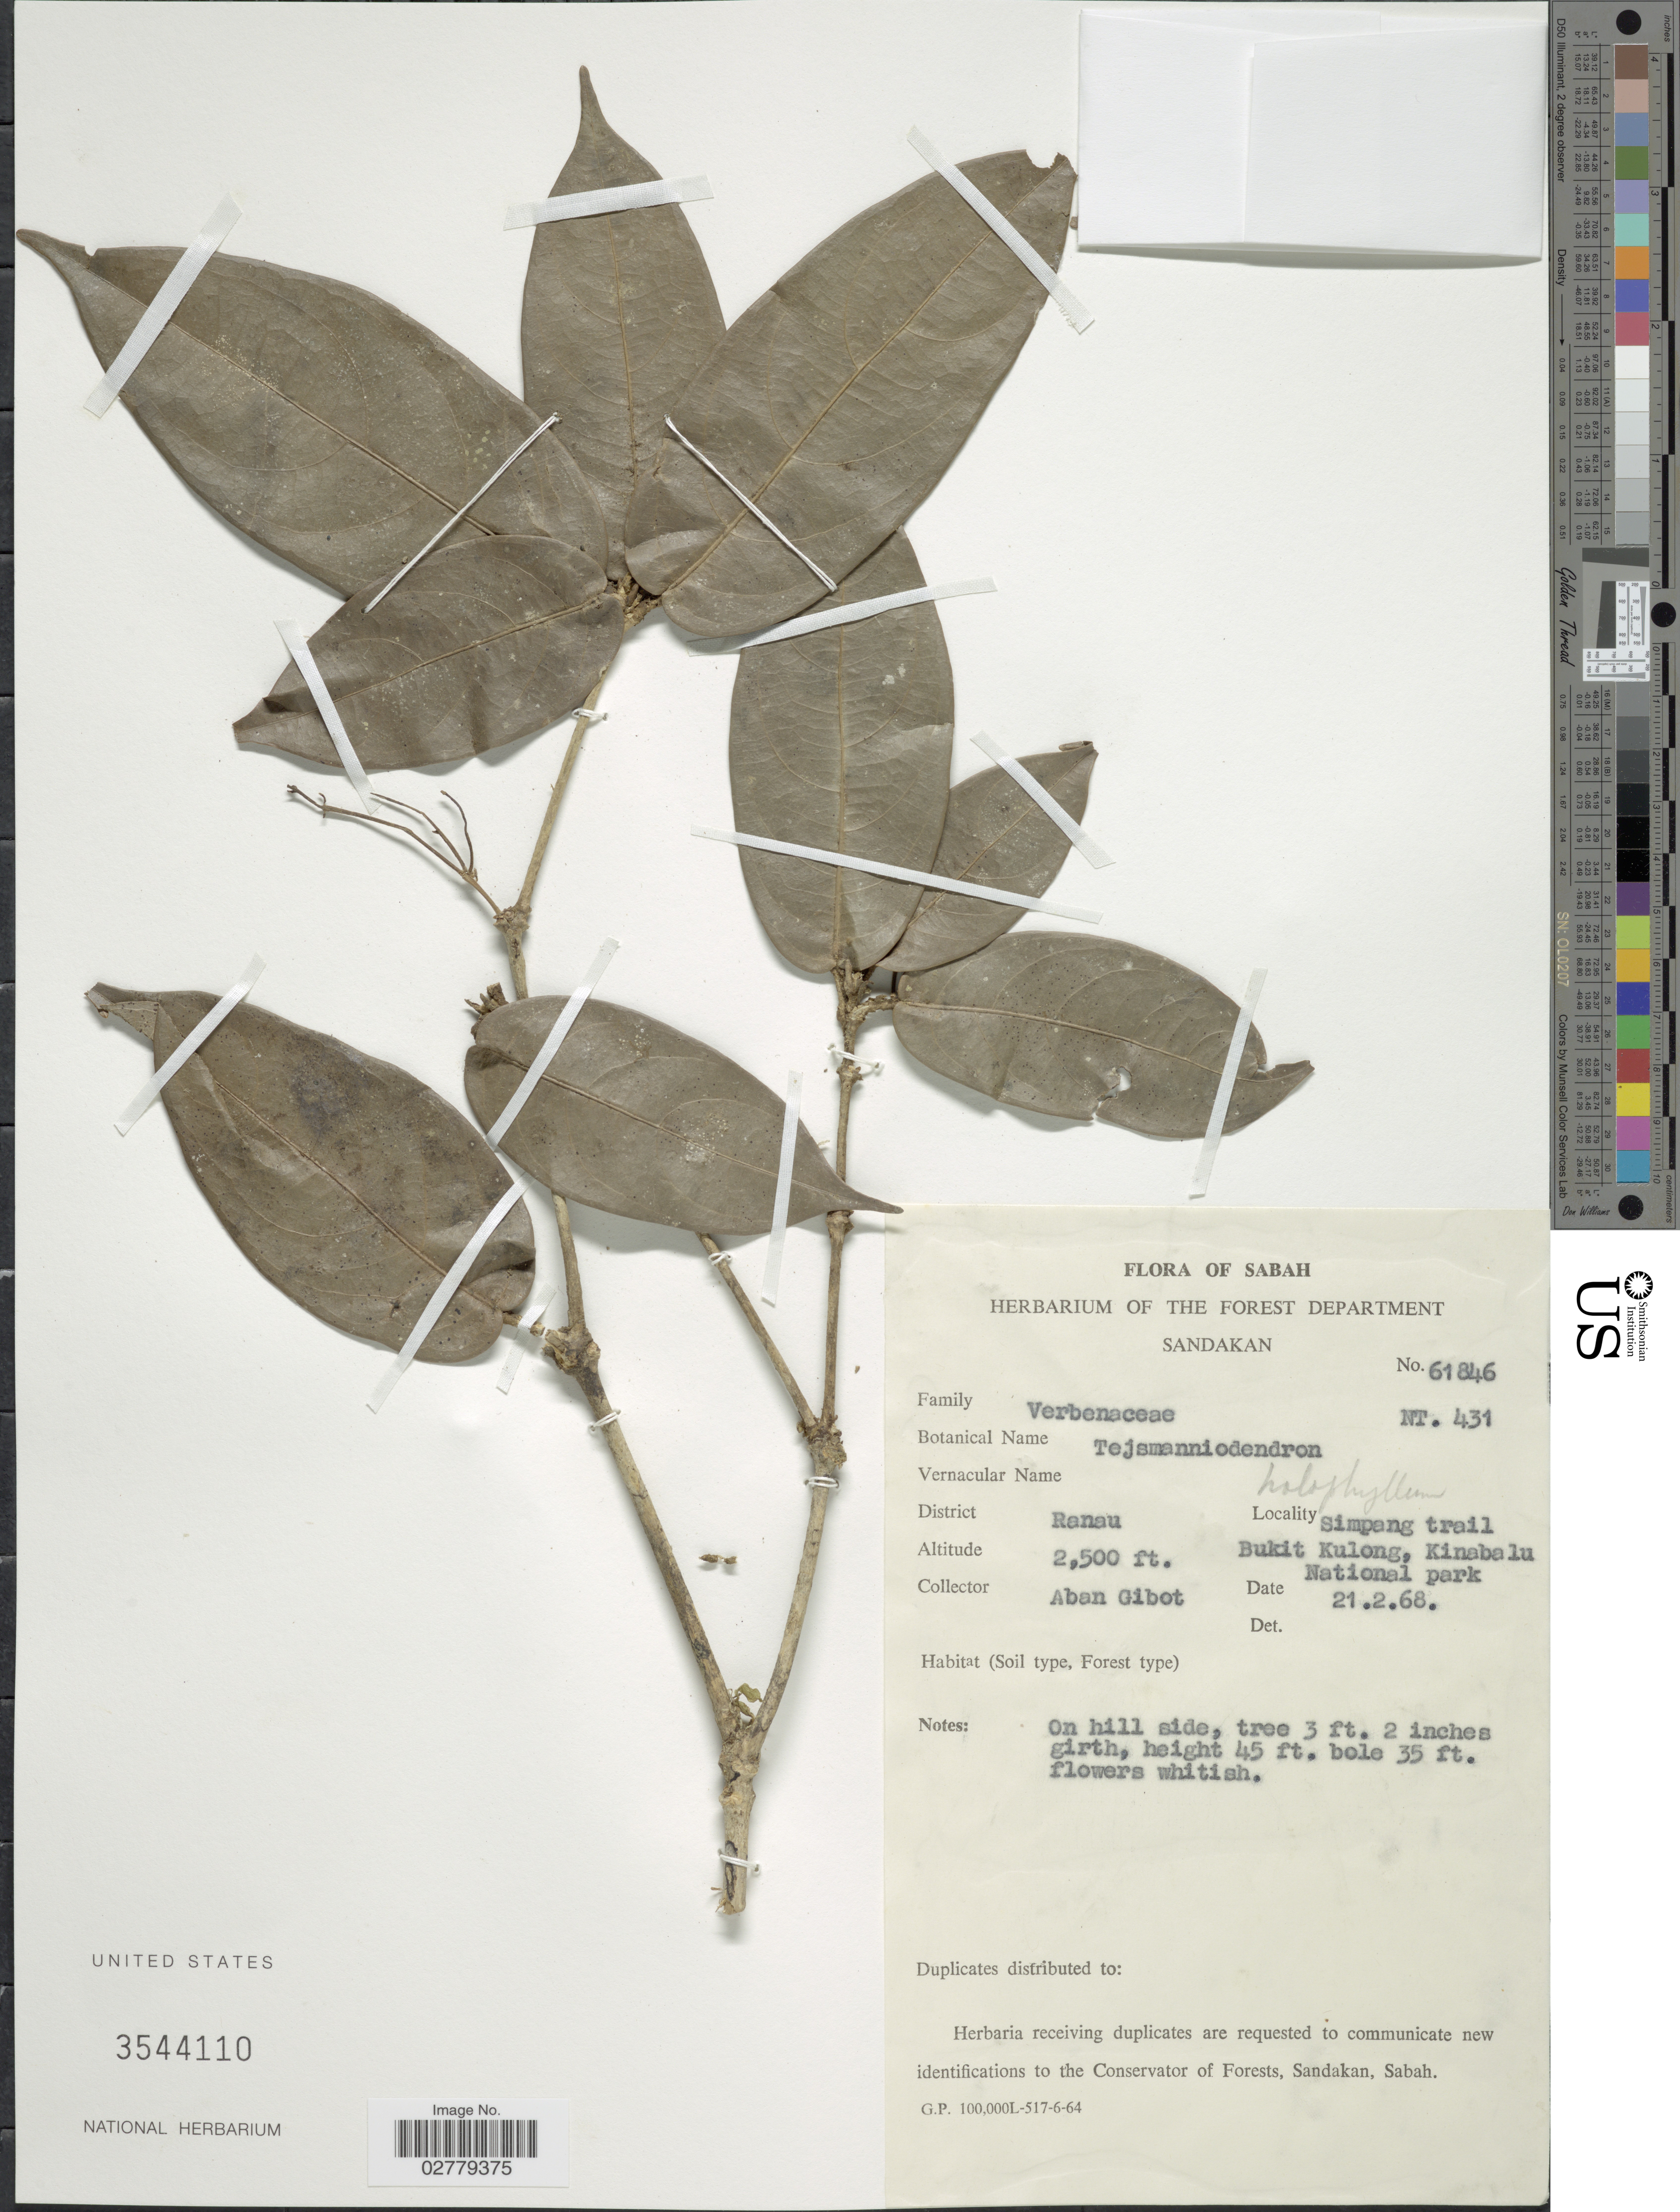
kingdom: Plantae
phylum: Tracheophyta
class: Magnoliopsida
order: Lamiales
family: Lamiaceae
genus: Teijsmanniodendron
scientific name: Teijsmanniodendron holophyllum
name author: (Baker) Kosterm.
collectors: A. Gibot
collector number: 61846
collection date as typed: Transcribed d/m/y: 21/2/68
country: Malaysia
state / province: Sabah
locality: District Ranau. Simpang trail Bukit Kulong, Kinabalu National Park.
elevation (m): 762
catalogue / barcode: US 3544110